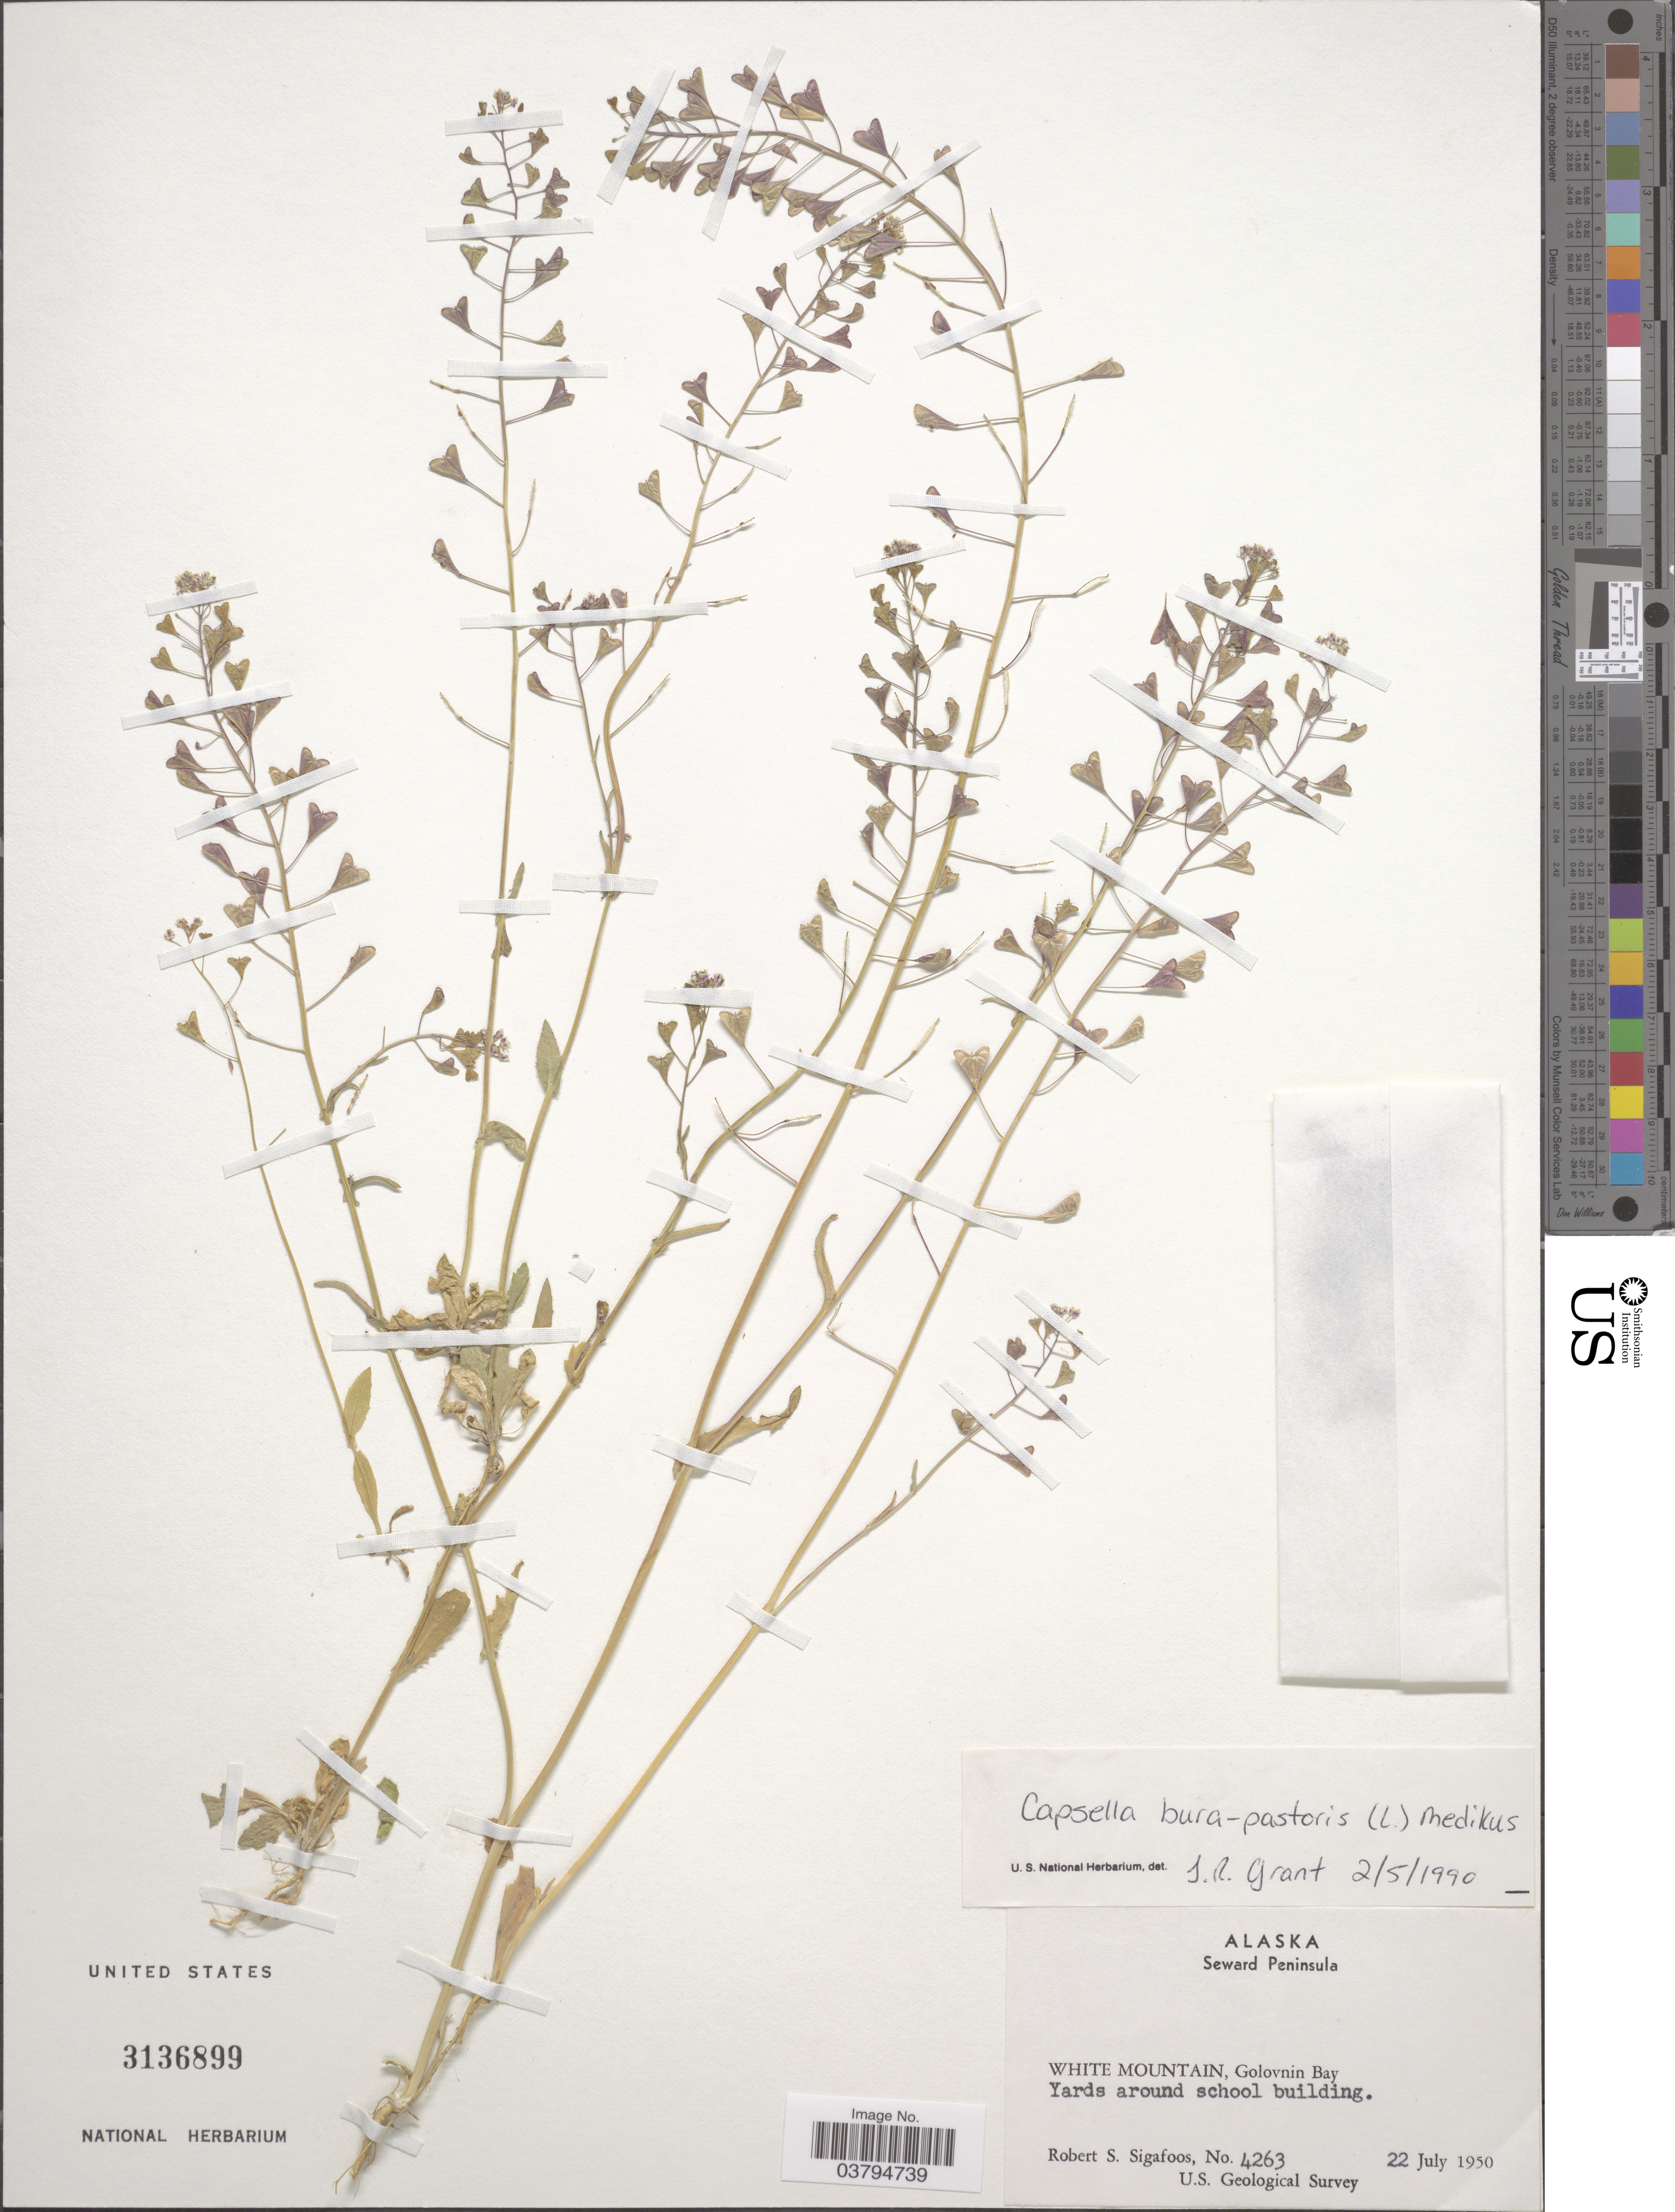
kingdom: Plantae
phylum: Tracheophyta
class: Magnoliopsida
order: Brassicales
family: Brassicaceae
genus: Capsella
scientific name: Capsella bursa-pastoris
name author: (L.) Medik.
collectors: R. Sigafoos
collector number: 4263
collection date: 1950-07-22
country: United States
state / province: Alaska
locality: Seward Peninsula. White Mountain, Golovnin Bay.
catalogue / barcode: US 3136899